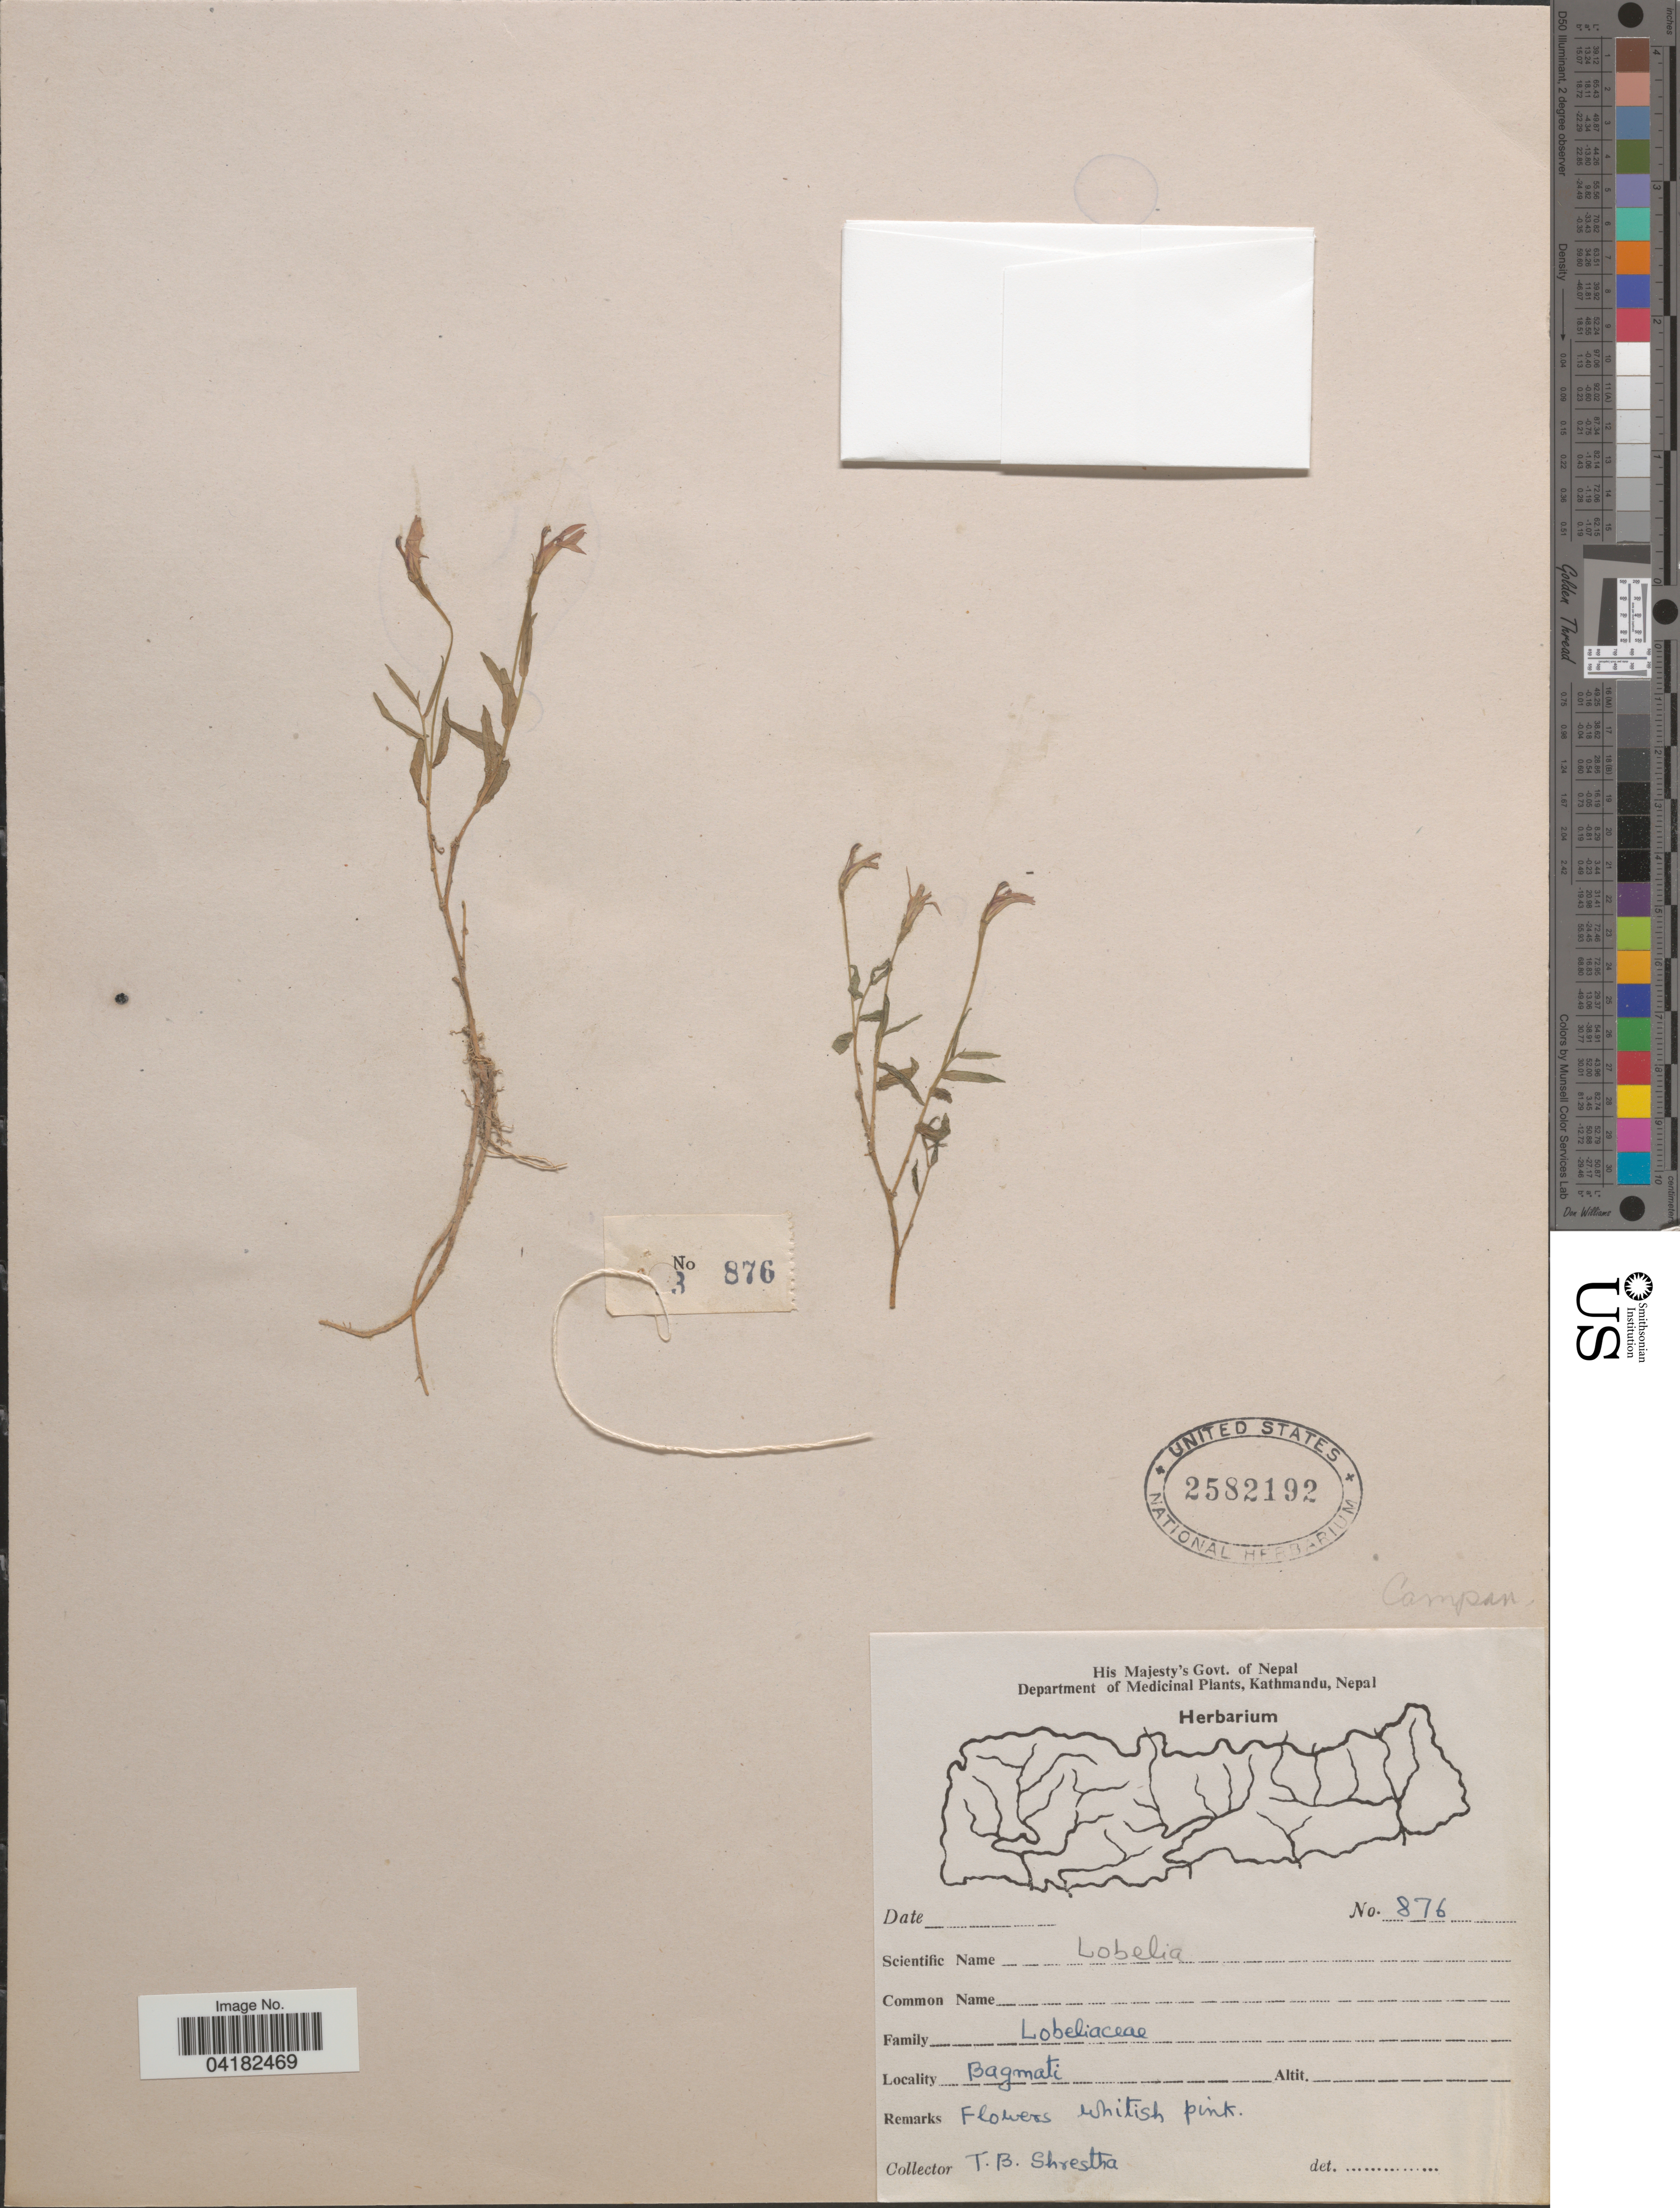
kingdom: Plantae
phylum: Tracheophyta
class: Magnoliopsida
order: Asterales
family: Campanulaceae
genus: Lobelia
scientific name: Lobelia sp.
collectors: T. B. Shrestha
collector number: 876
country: Nepal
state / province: Bagmati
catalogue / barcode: US 2582192